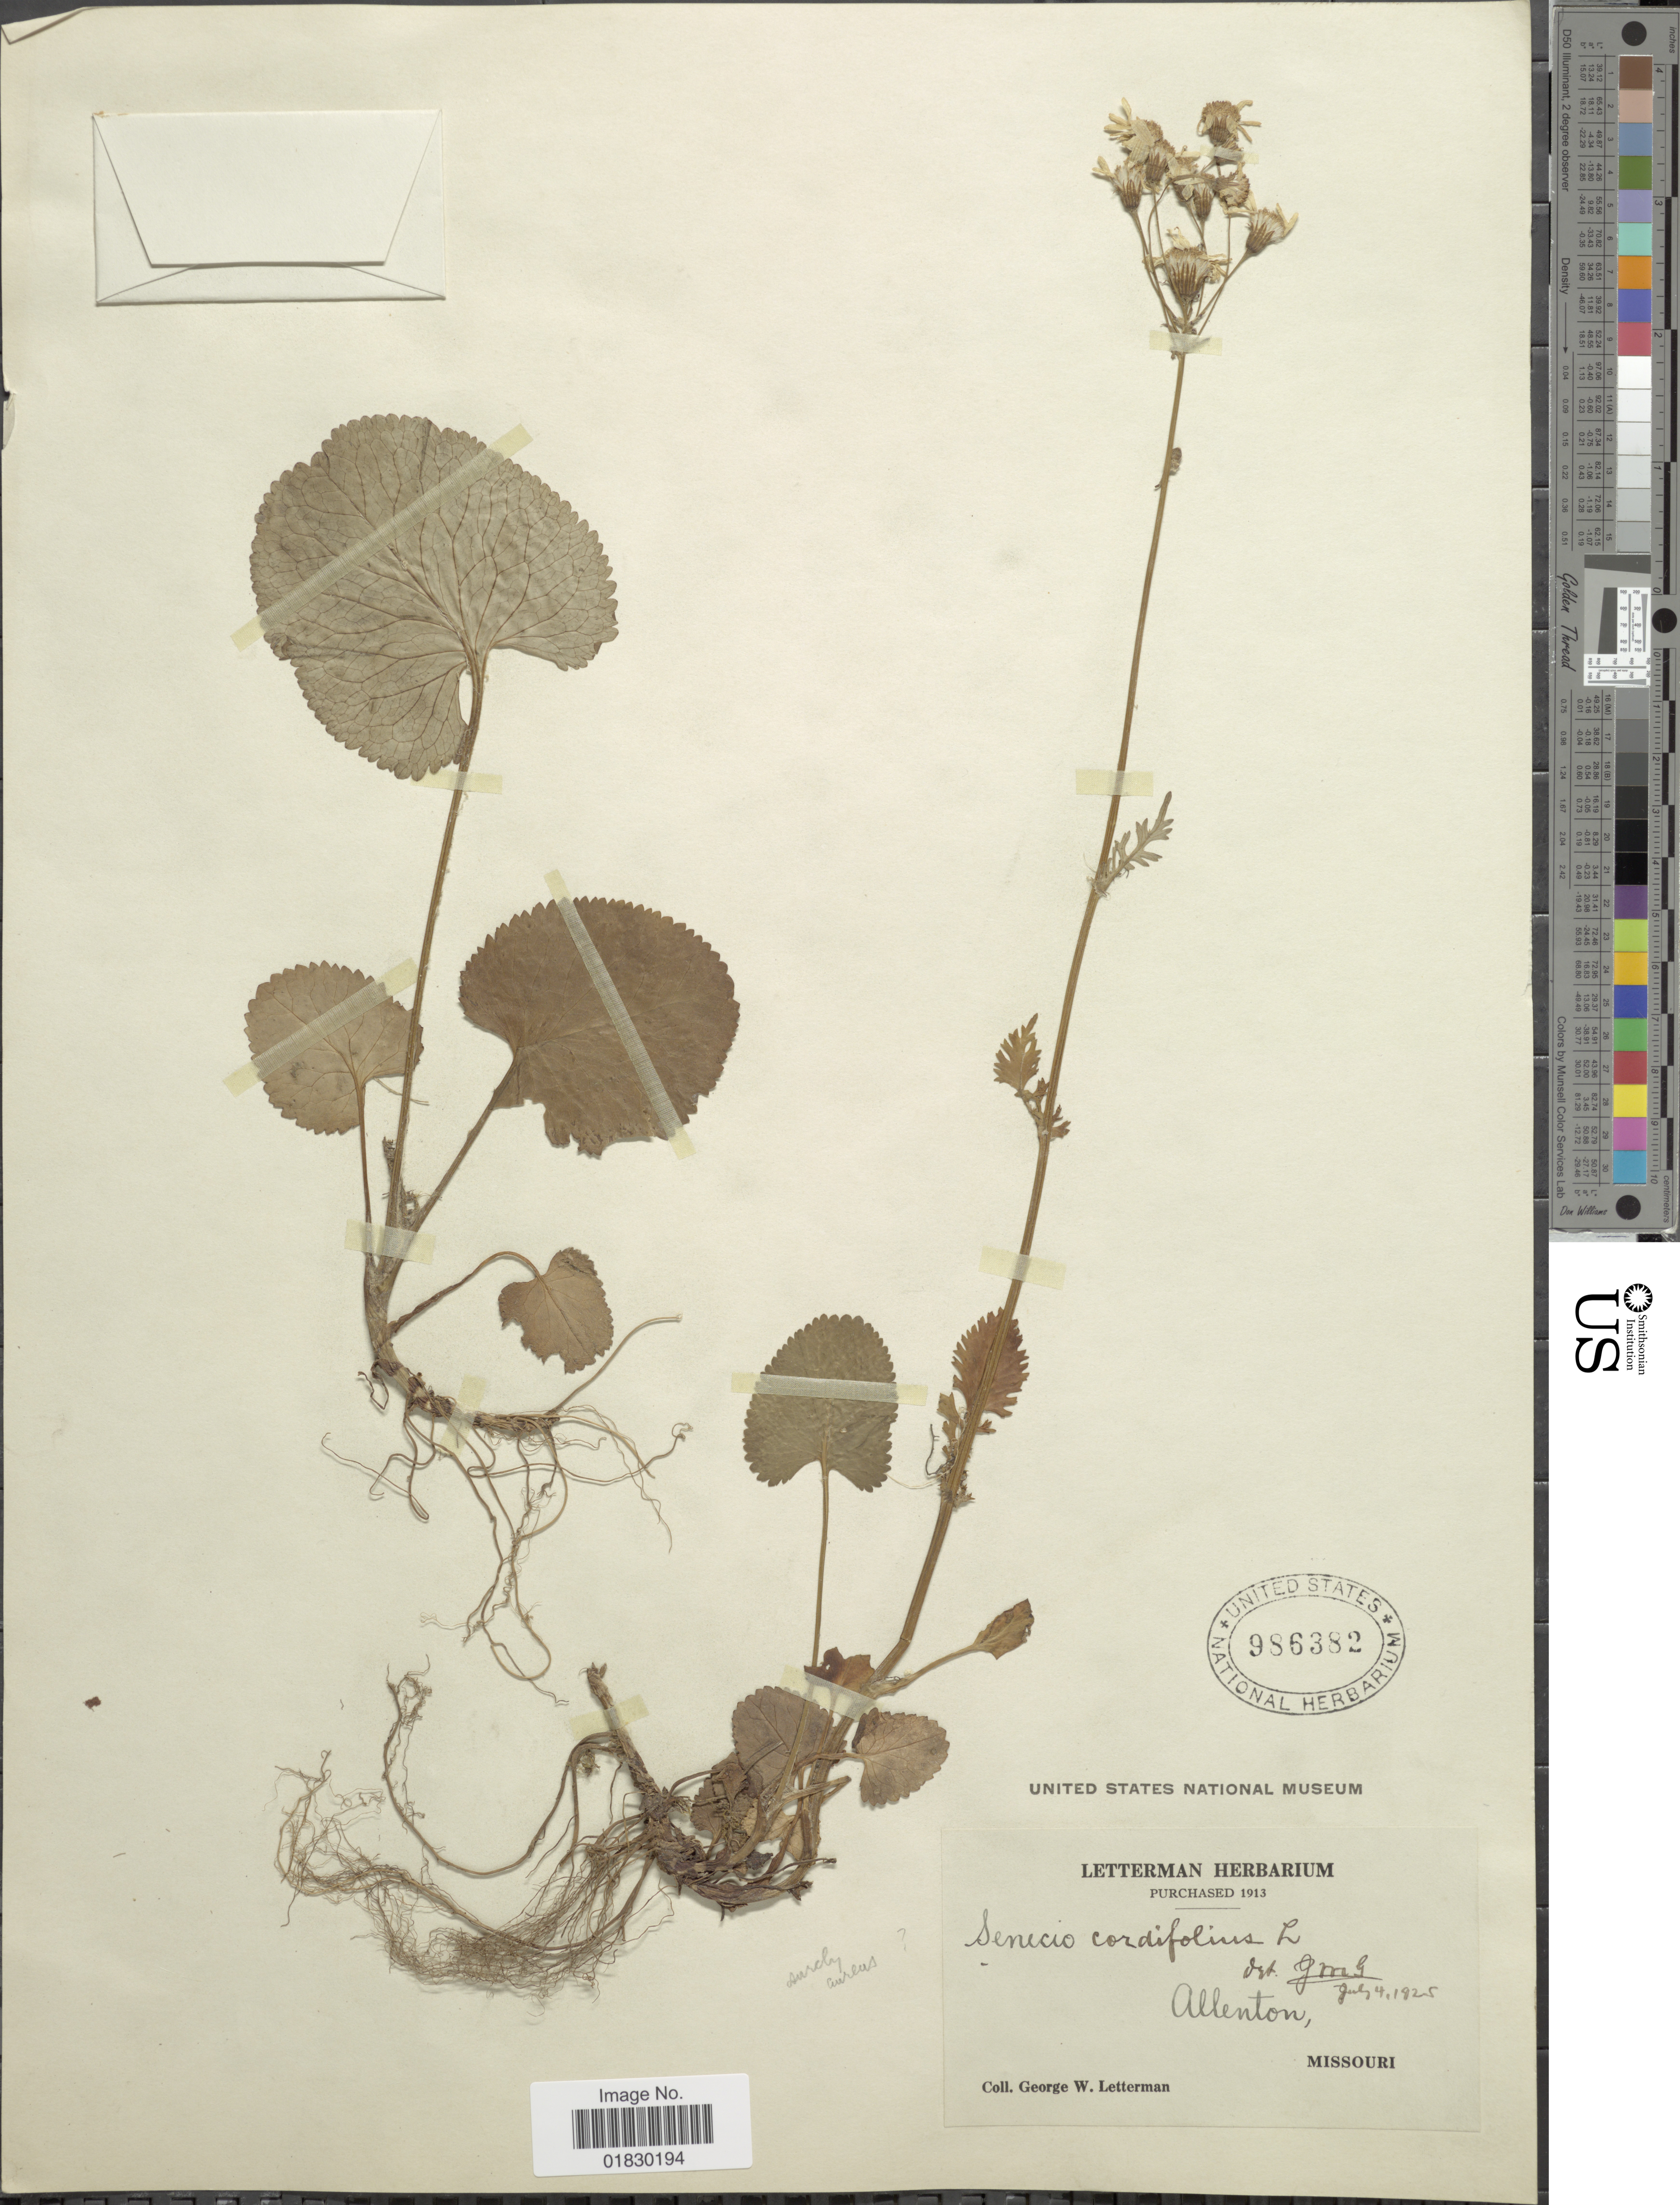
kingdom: Plantae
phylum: Tracheophyta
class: Magnoliopsida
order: Asterales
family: Asteraceae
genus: Packera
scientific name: Packera aurea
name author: (L.) Á. Löve & D. Löve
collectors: G. W. Letterman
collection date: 1913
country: United States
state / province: Missouri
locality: Allenton, Missouri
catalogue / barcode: US 986382